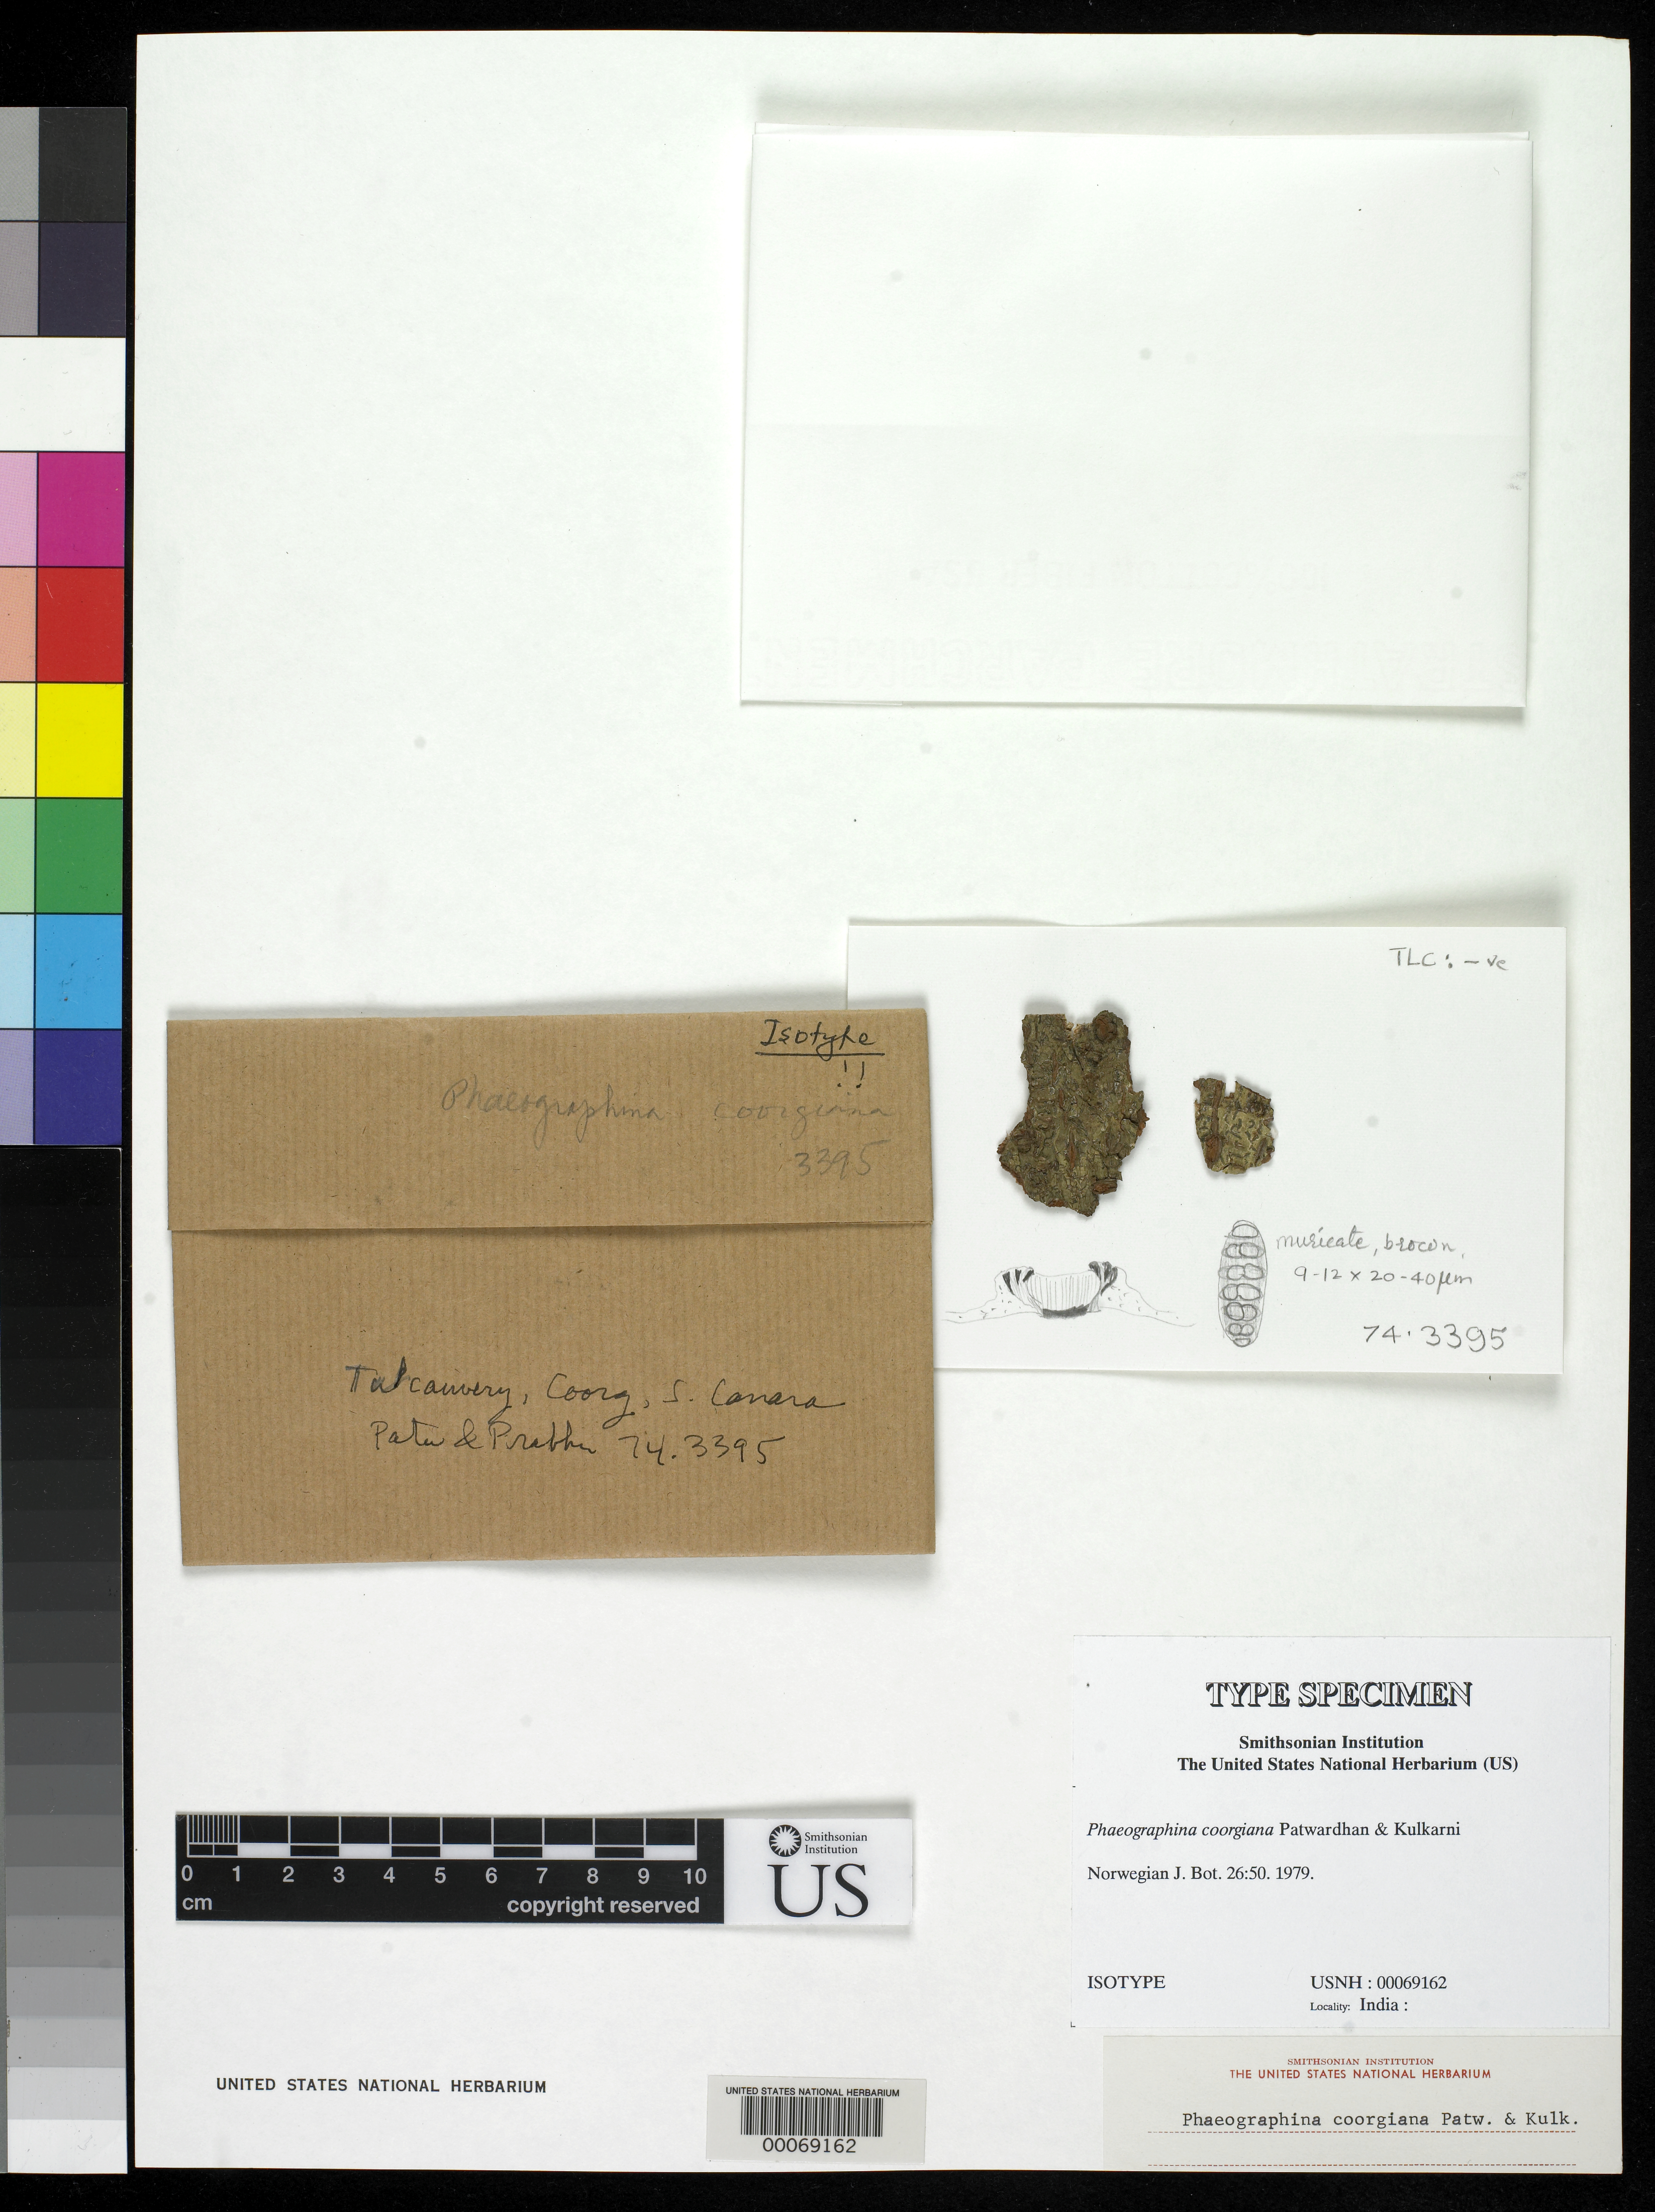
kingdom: Fungi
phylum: Ascomycota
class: Lecanoromycetes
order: Ostropales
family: Graphidaceae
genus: Phaeographina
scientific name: Phaeographina coorgiana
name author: Patw. & Kulkarni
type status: Isotype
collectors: P. G. Patwardhan & A. Prabhu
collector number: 74.3395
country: India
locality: Talcauvary Karnataka-Coorg, S Canara.